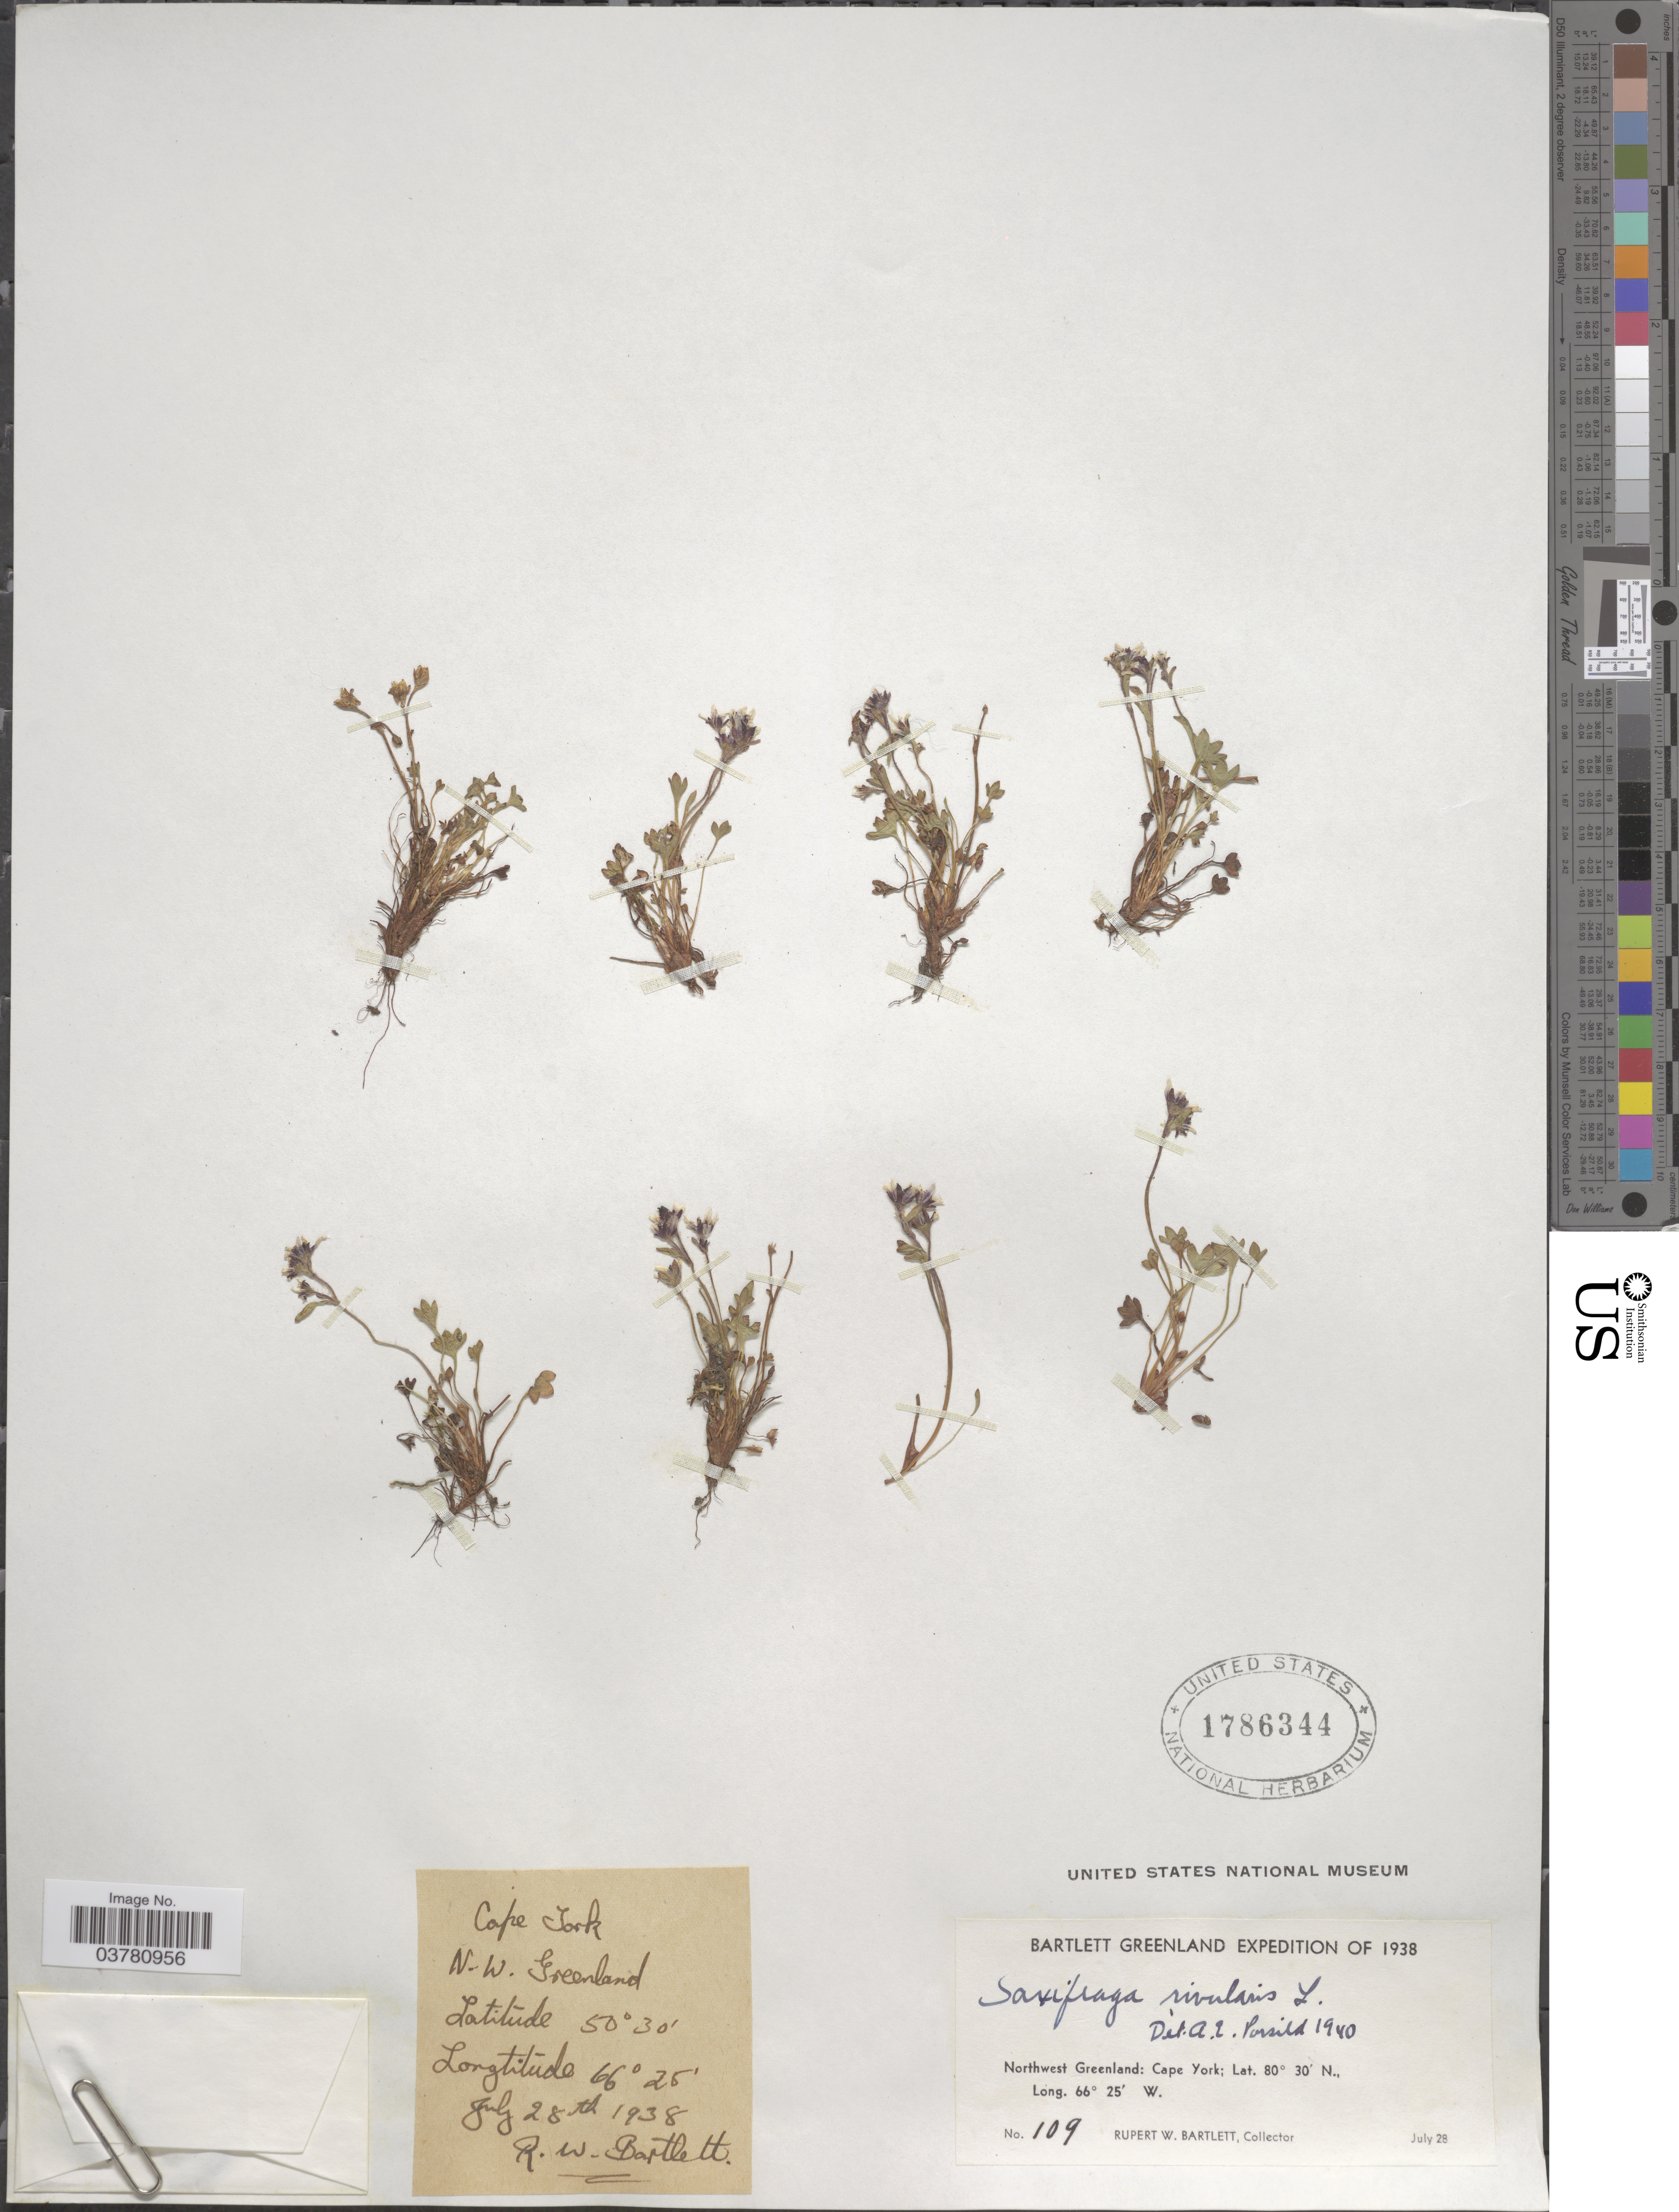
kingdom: Plantae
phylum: Tracheophyta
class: Magnoliopsida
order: Saxifragales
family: Saxifragaceae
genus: Saxifraga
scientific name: Saxifraga rivularis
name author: L.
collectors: R. W. Bartlett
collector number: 109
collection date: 1938-07-28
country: Greenland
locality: Bartlett Greenland Expedition of 1938. Northwest Greenland: Cape York.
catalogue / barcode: US 1786344